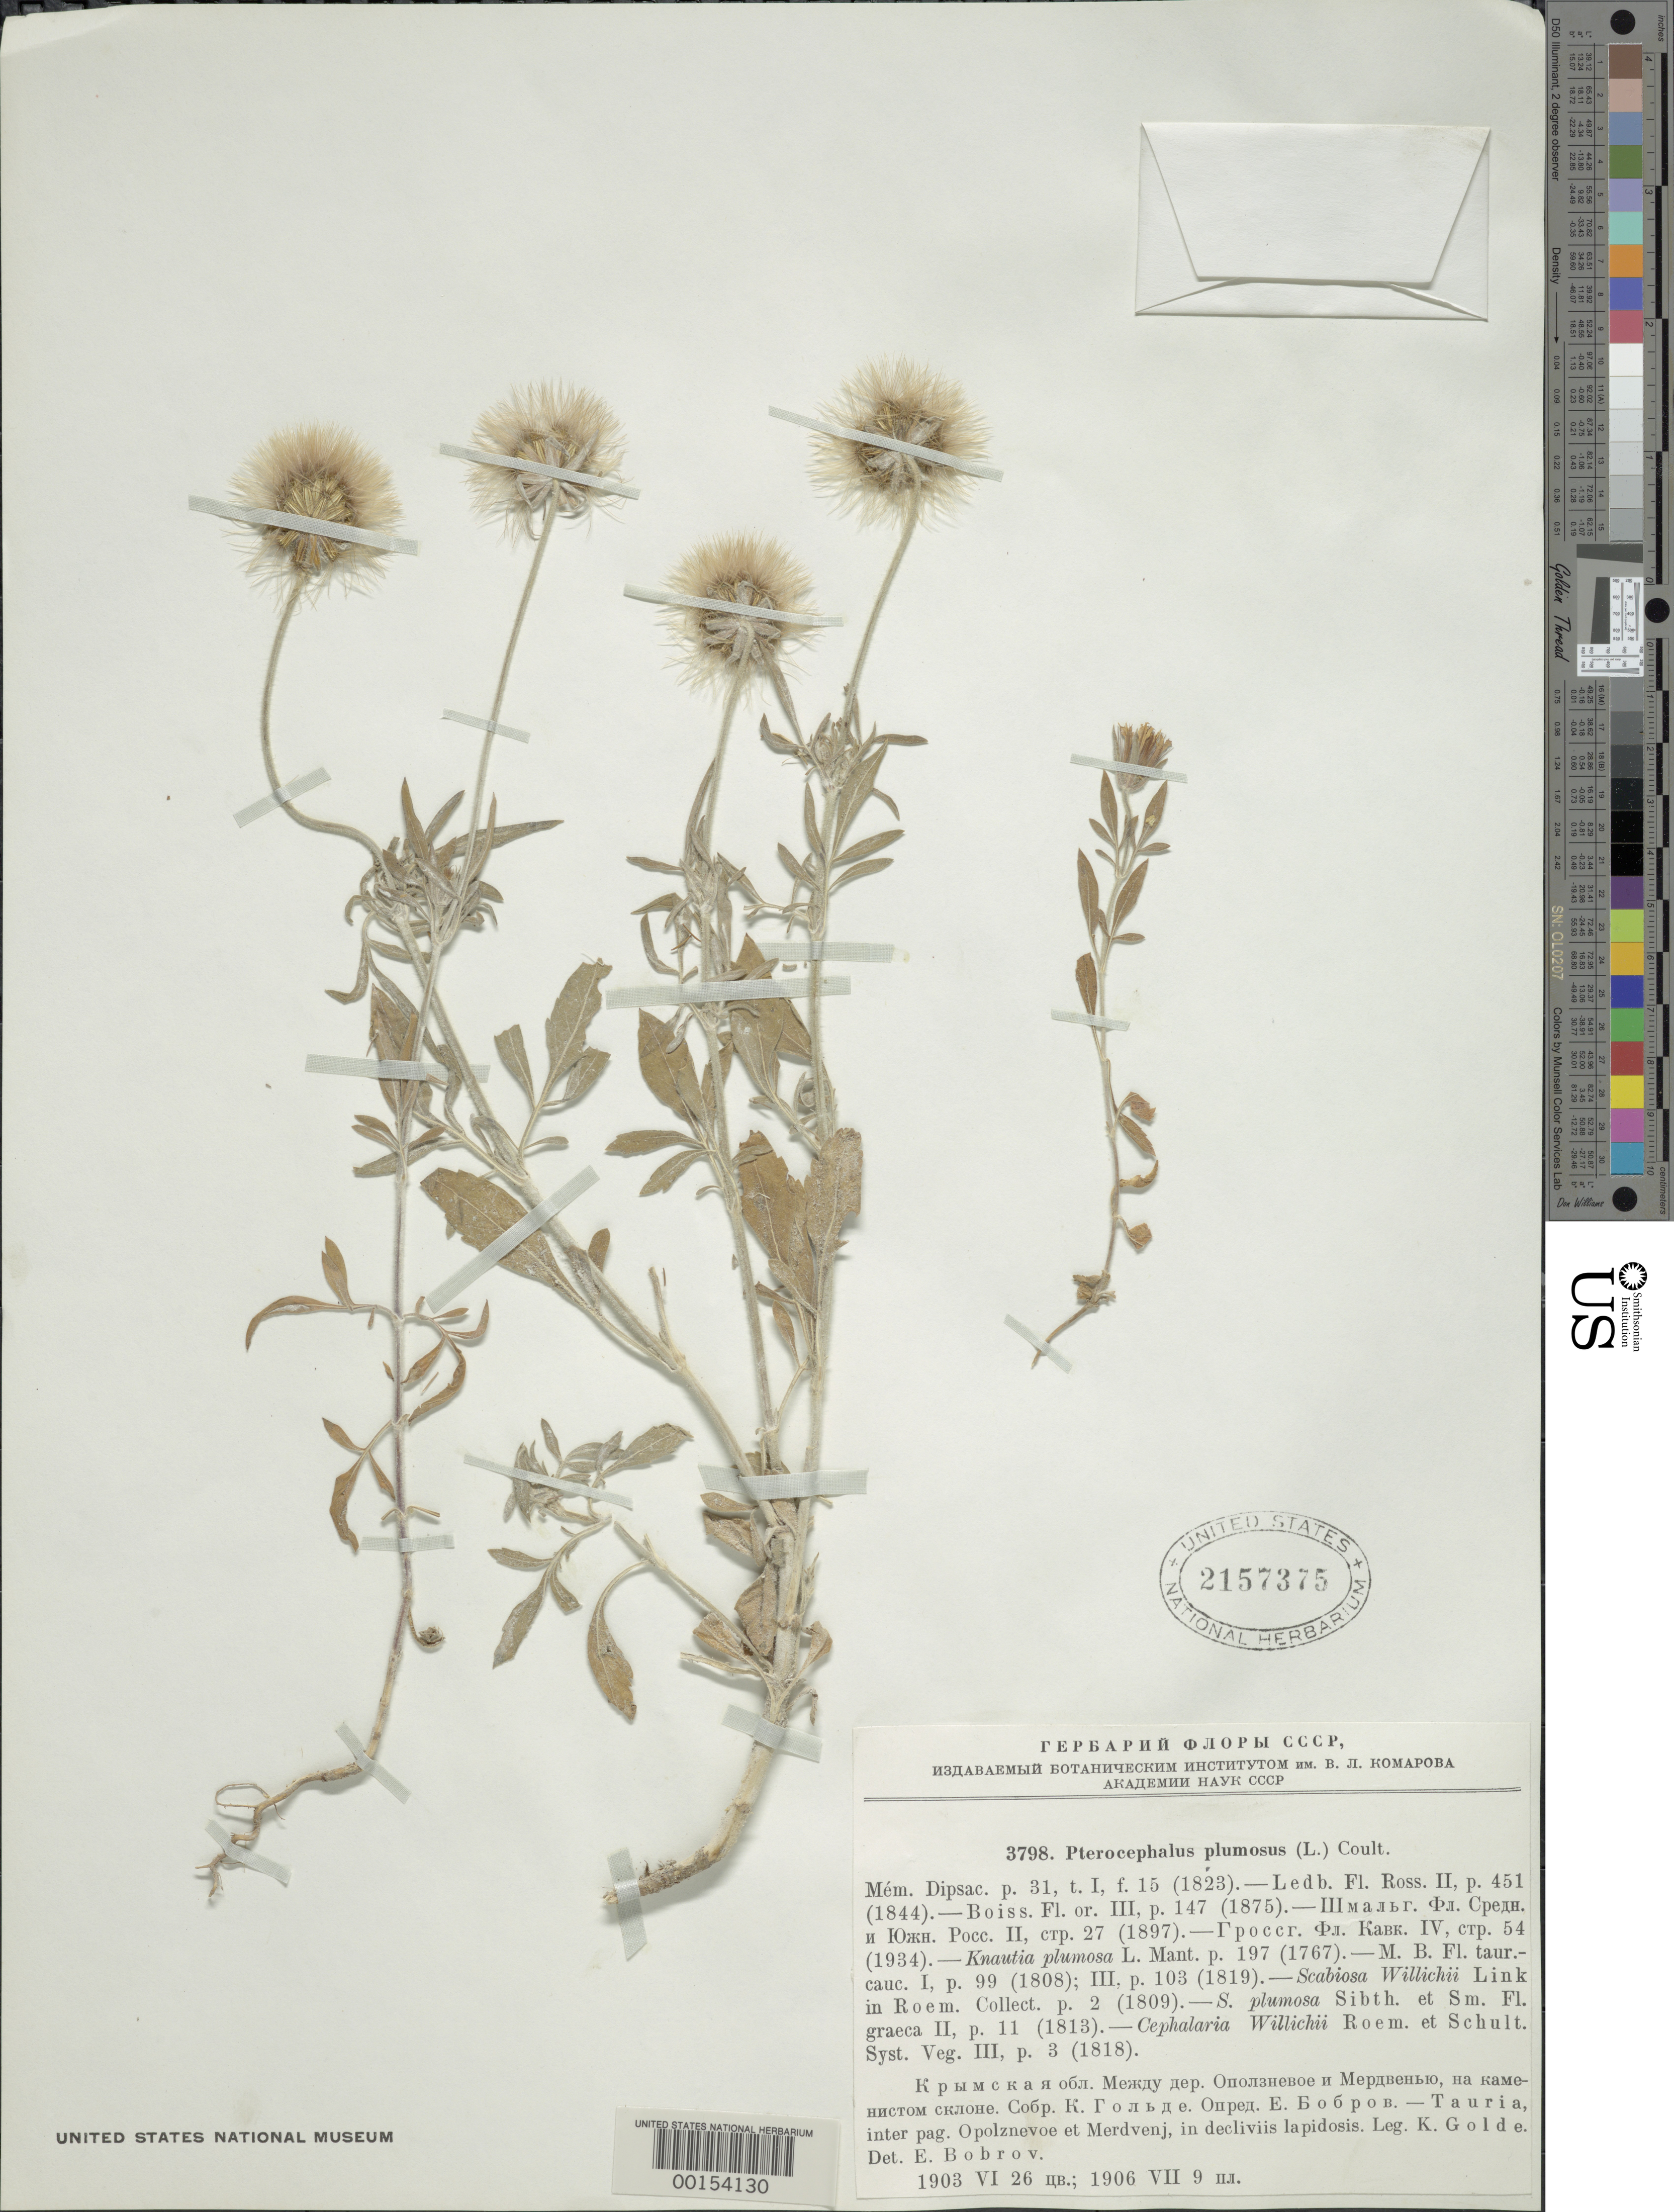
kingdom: Plantae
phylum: Tracheophyta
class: Magnoliopsida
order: Dipsacales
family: Caprifoliaceae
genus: Pterocephalus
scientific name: Pterocephalus plumosus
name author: (L.) Coult.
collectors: K. Golde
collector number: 3798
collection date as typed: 26 Jun 1903 and 09 Jul 1906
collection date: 1903-06-26,1906-07-09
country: Ukraine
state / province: Crimea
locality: Tauria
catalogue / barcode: US 2157375